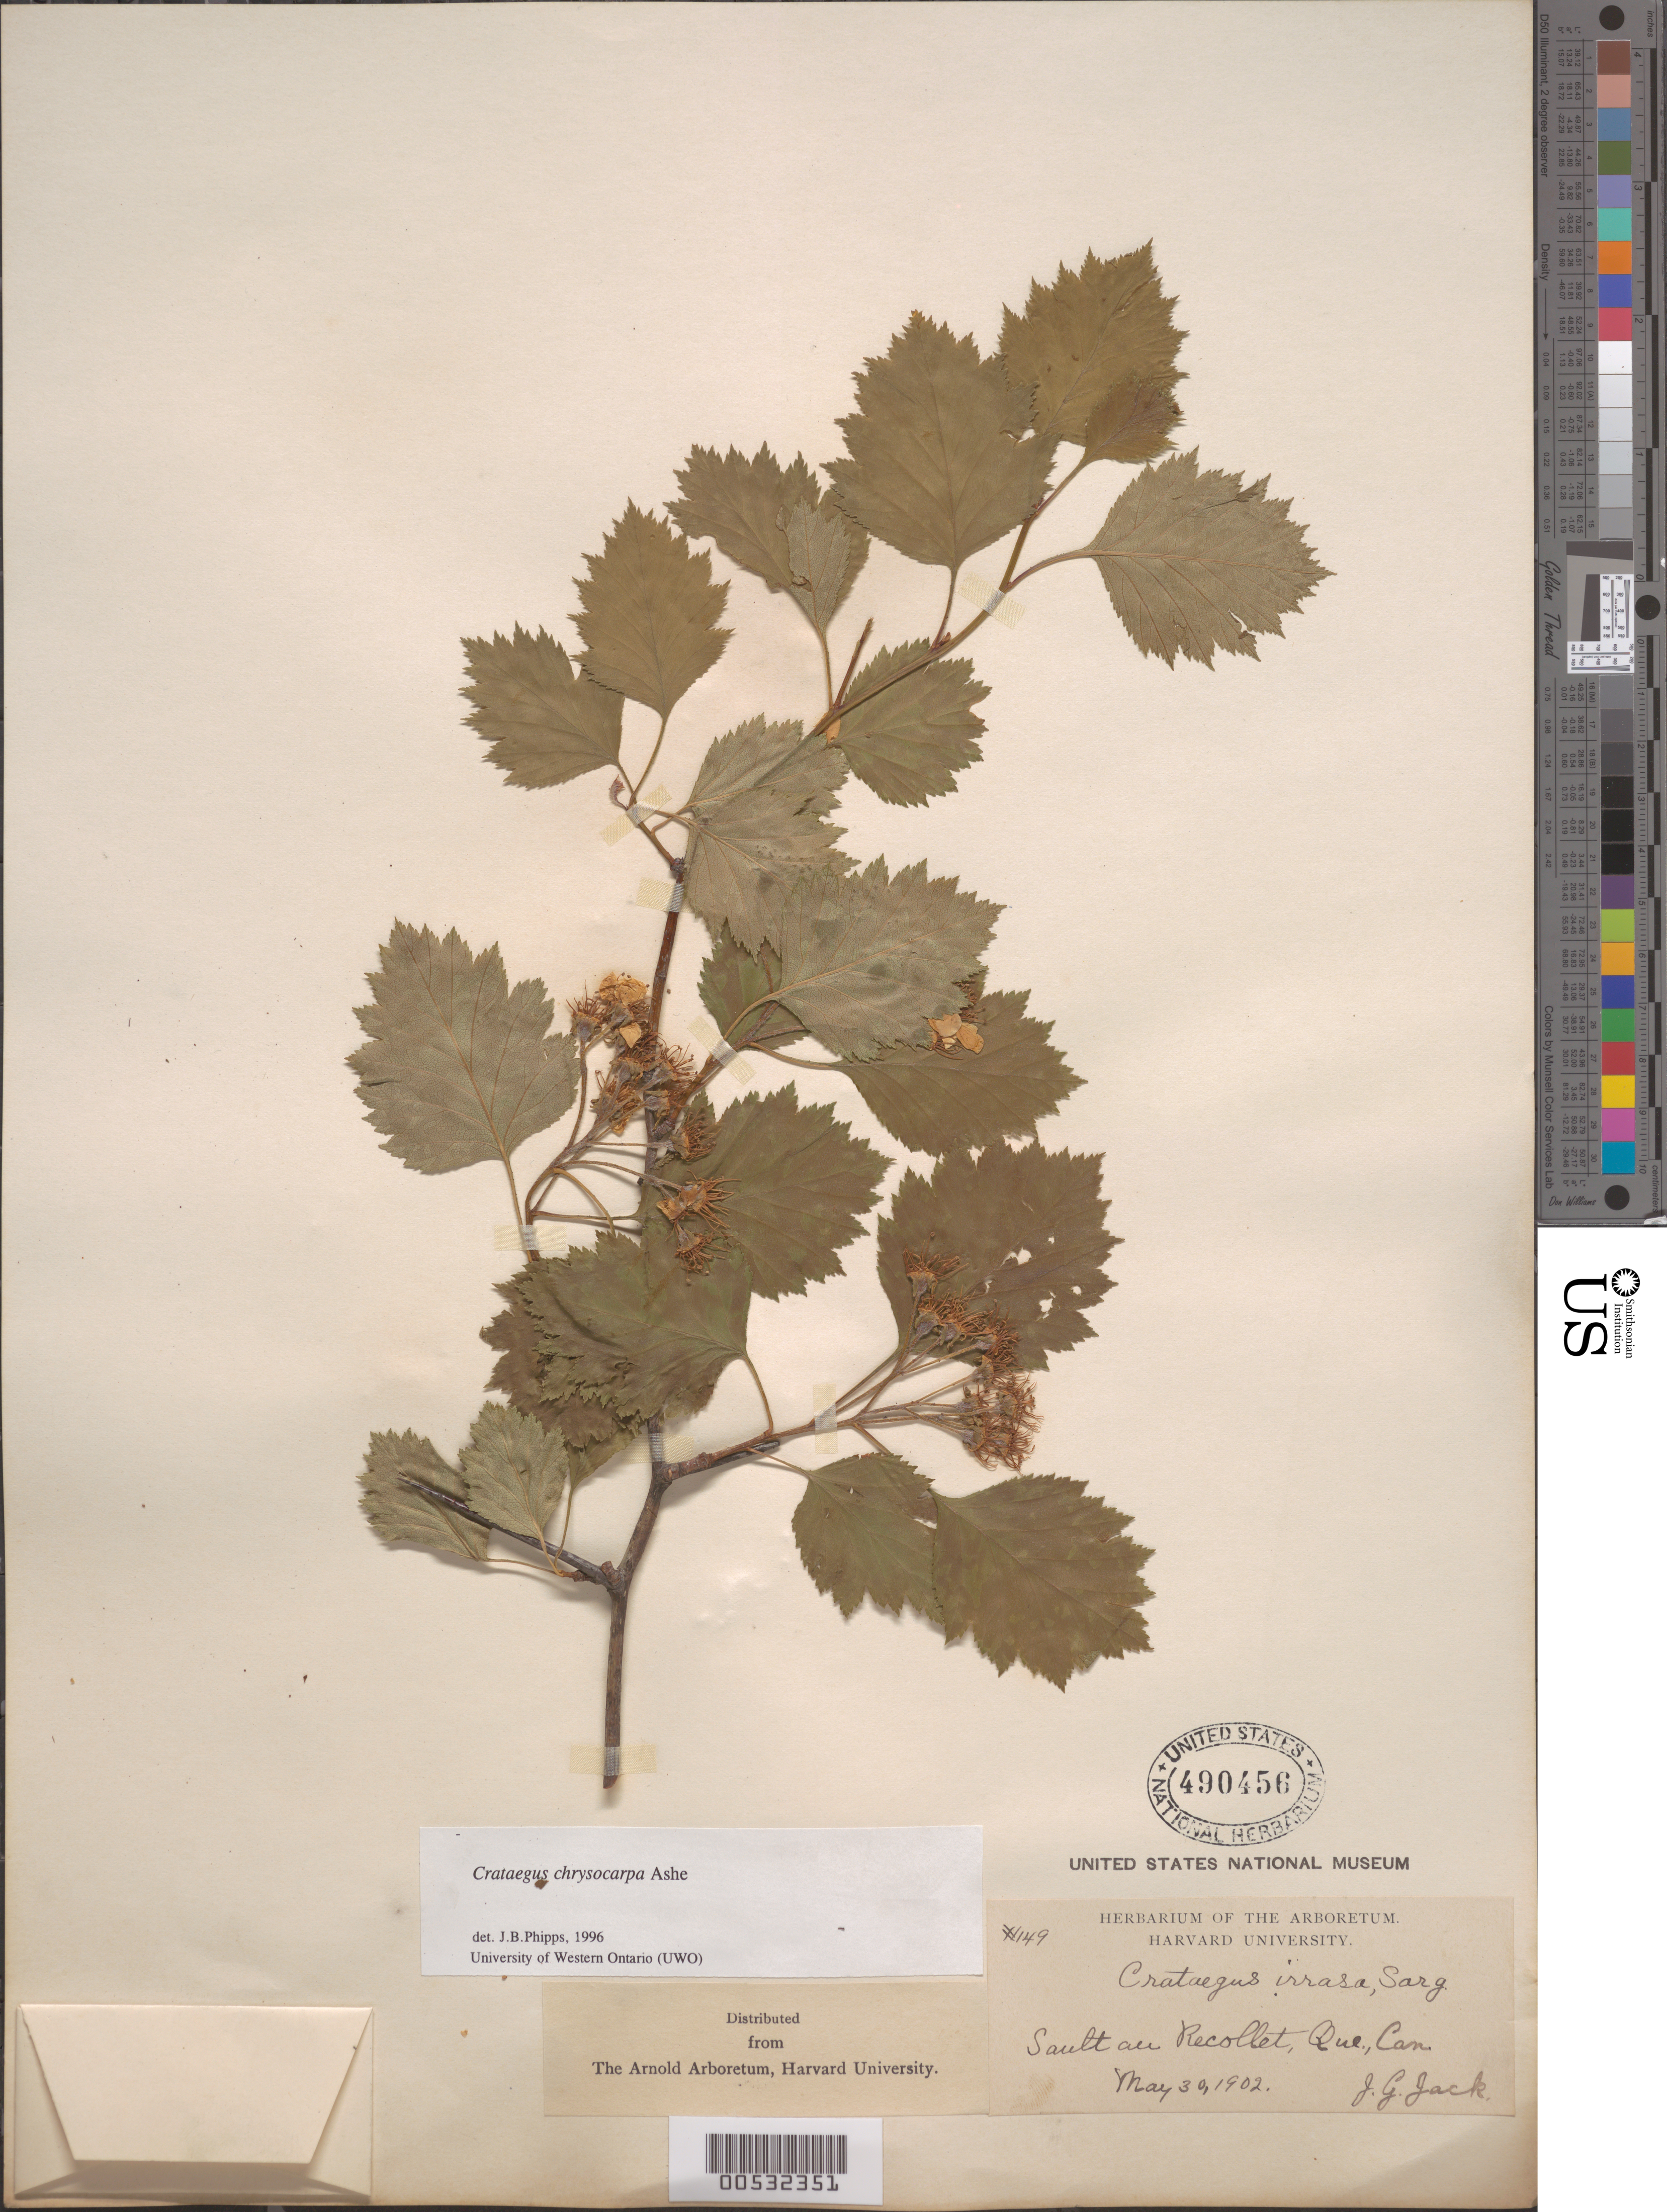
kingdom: Plantae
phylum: Tracheophyta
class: Magnoliopsida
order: Rosales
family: Rosaceae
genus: Crataegus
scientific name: Crataegus chrysocarpa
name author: Ashe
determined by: Phipps, James B., (UWO), University of Western Ontario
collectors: J. G. Jack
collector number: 149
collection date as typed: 30 May 1902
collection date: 1902-05-30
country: Canada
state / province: Quebec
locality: Sault au Recollet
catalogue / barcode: US 490456